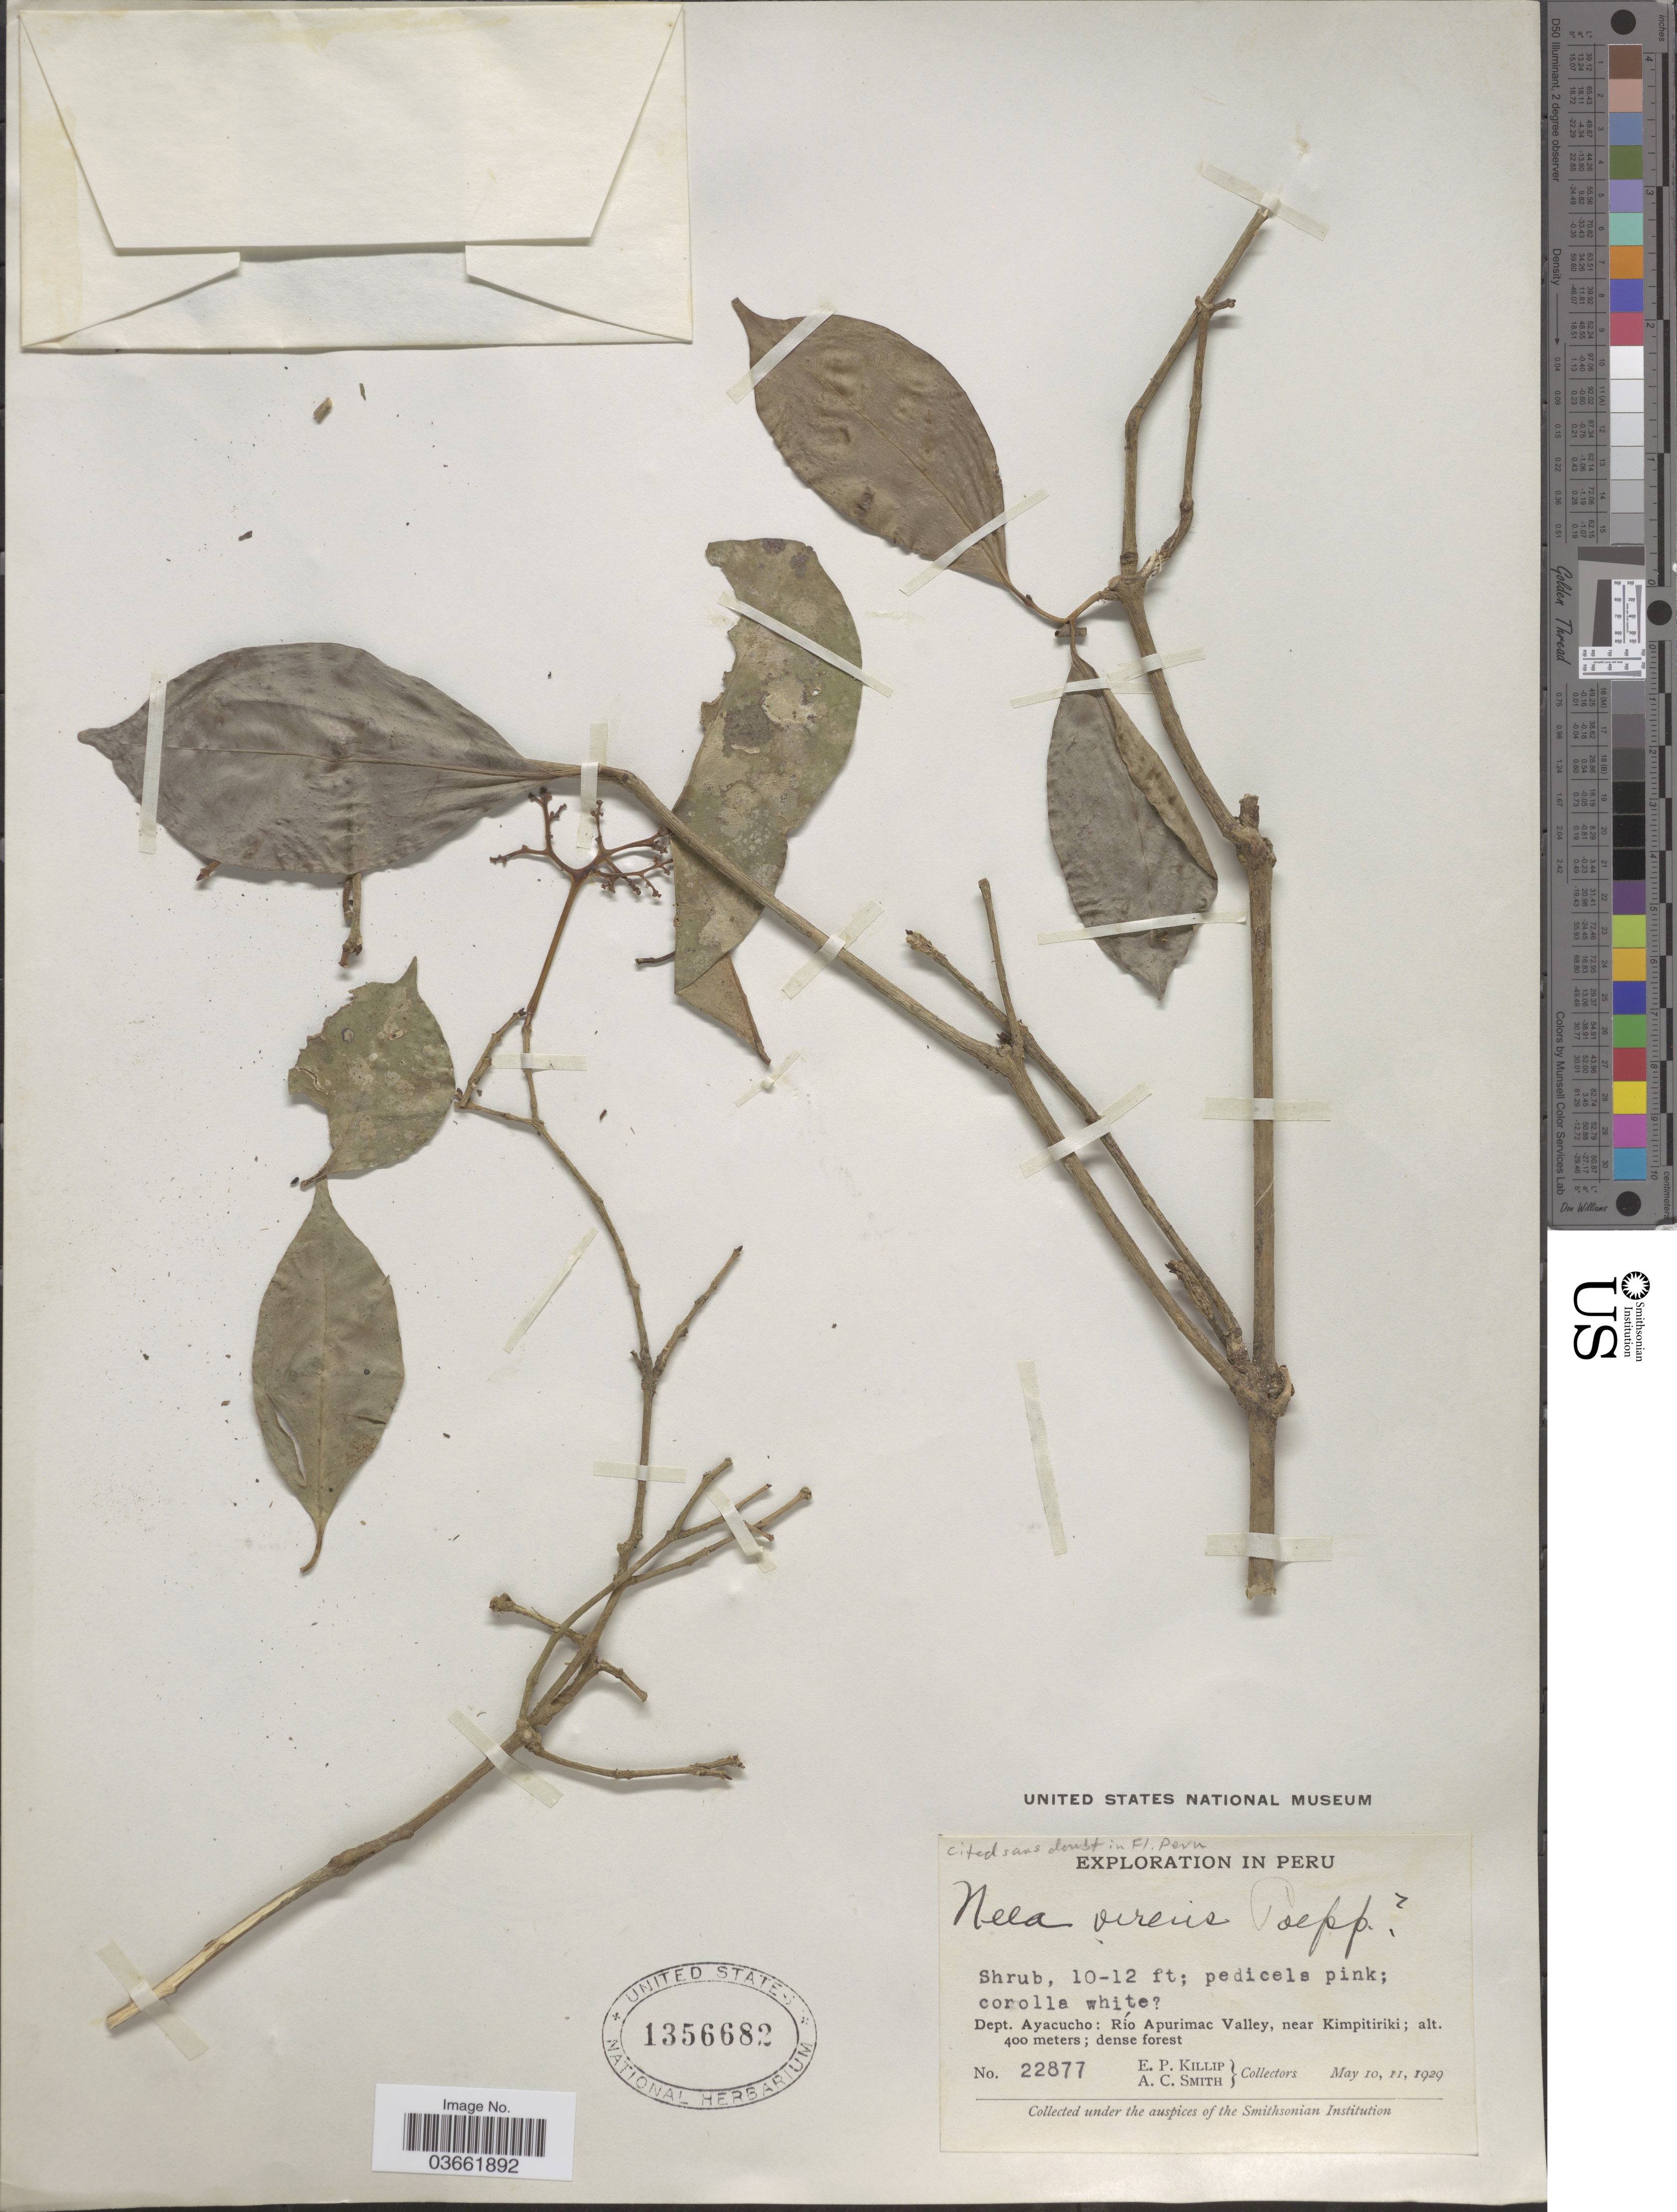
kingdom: Plantae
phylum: Tracheophyta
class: Magnoliopsida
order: Caryophyllales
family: Nyctaginaceae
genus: Neea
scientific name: Neea virens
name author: Poepp. ex Heimerl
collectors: E. P. Killip & A. C. Smith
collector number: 22877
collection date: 1929-05-10/1929-05-11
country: Peru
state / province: Ayacucho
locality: Dept. Ayacucho: Río Apurimac Valley, near Kimpitiriki.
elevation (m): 400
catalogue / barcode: US 1356682